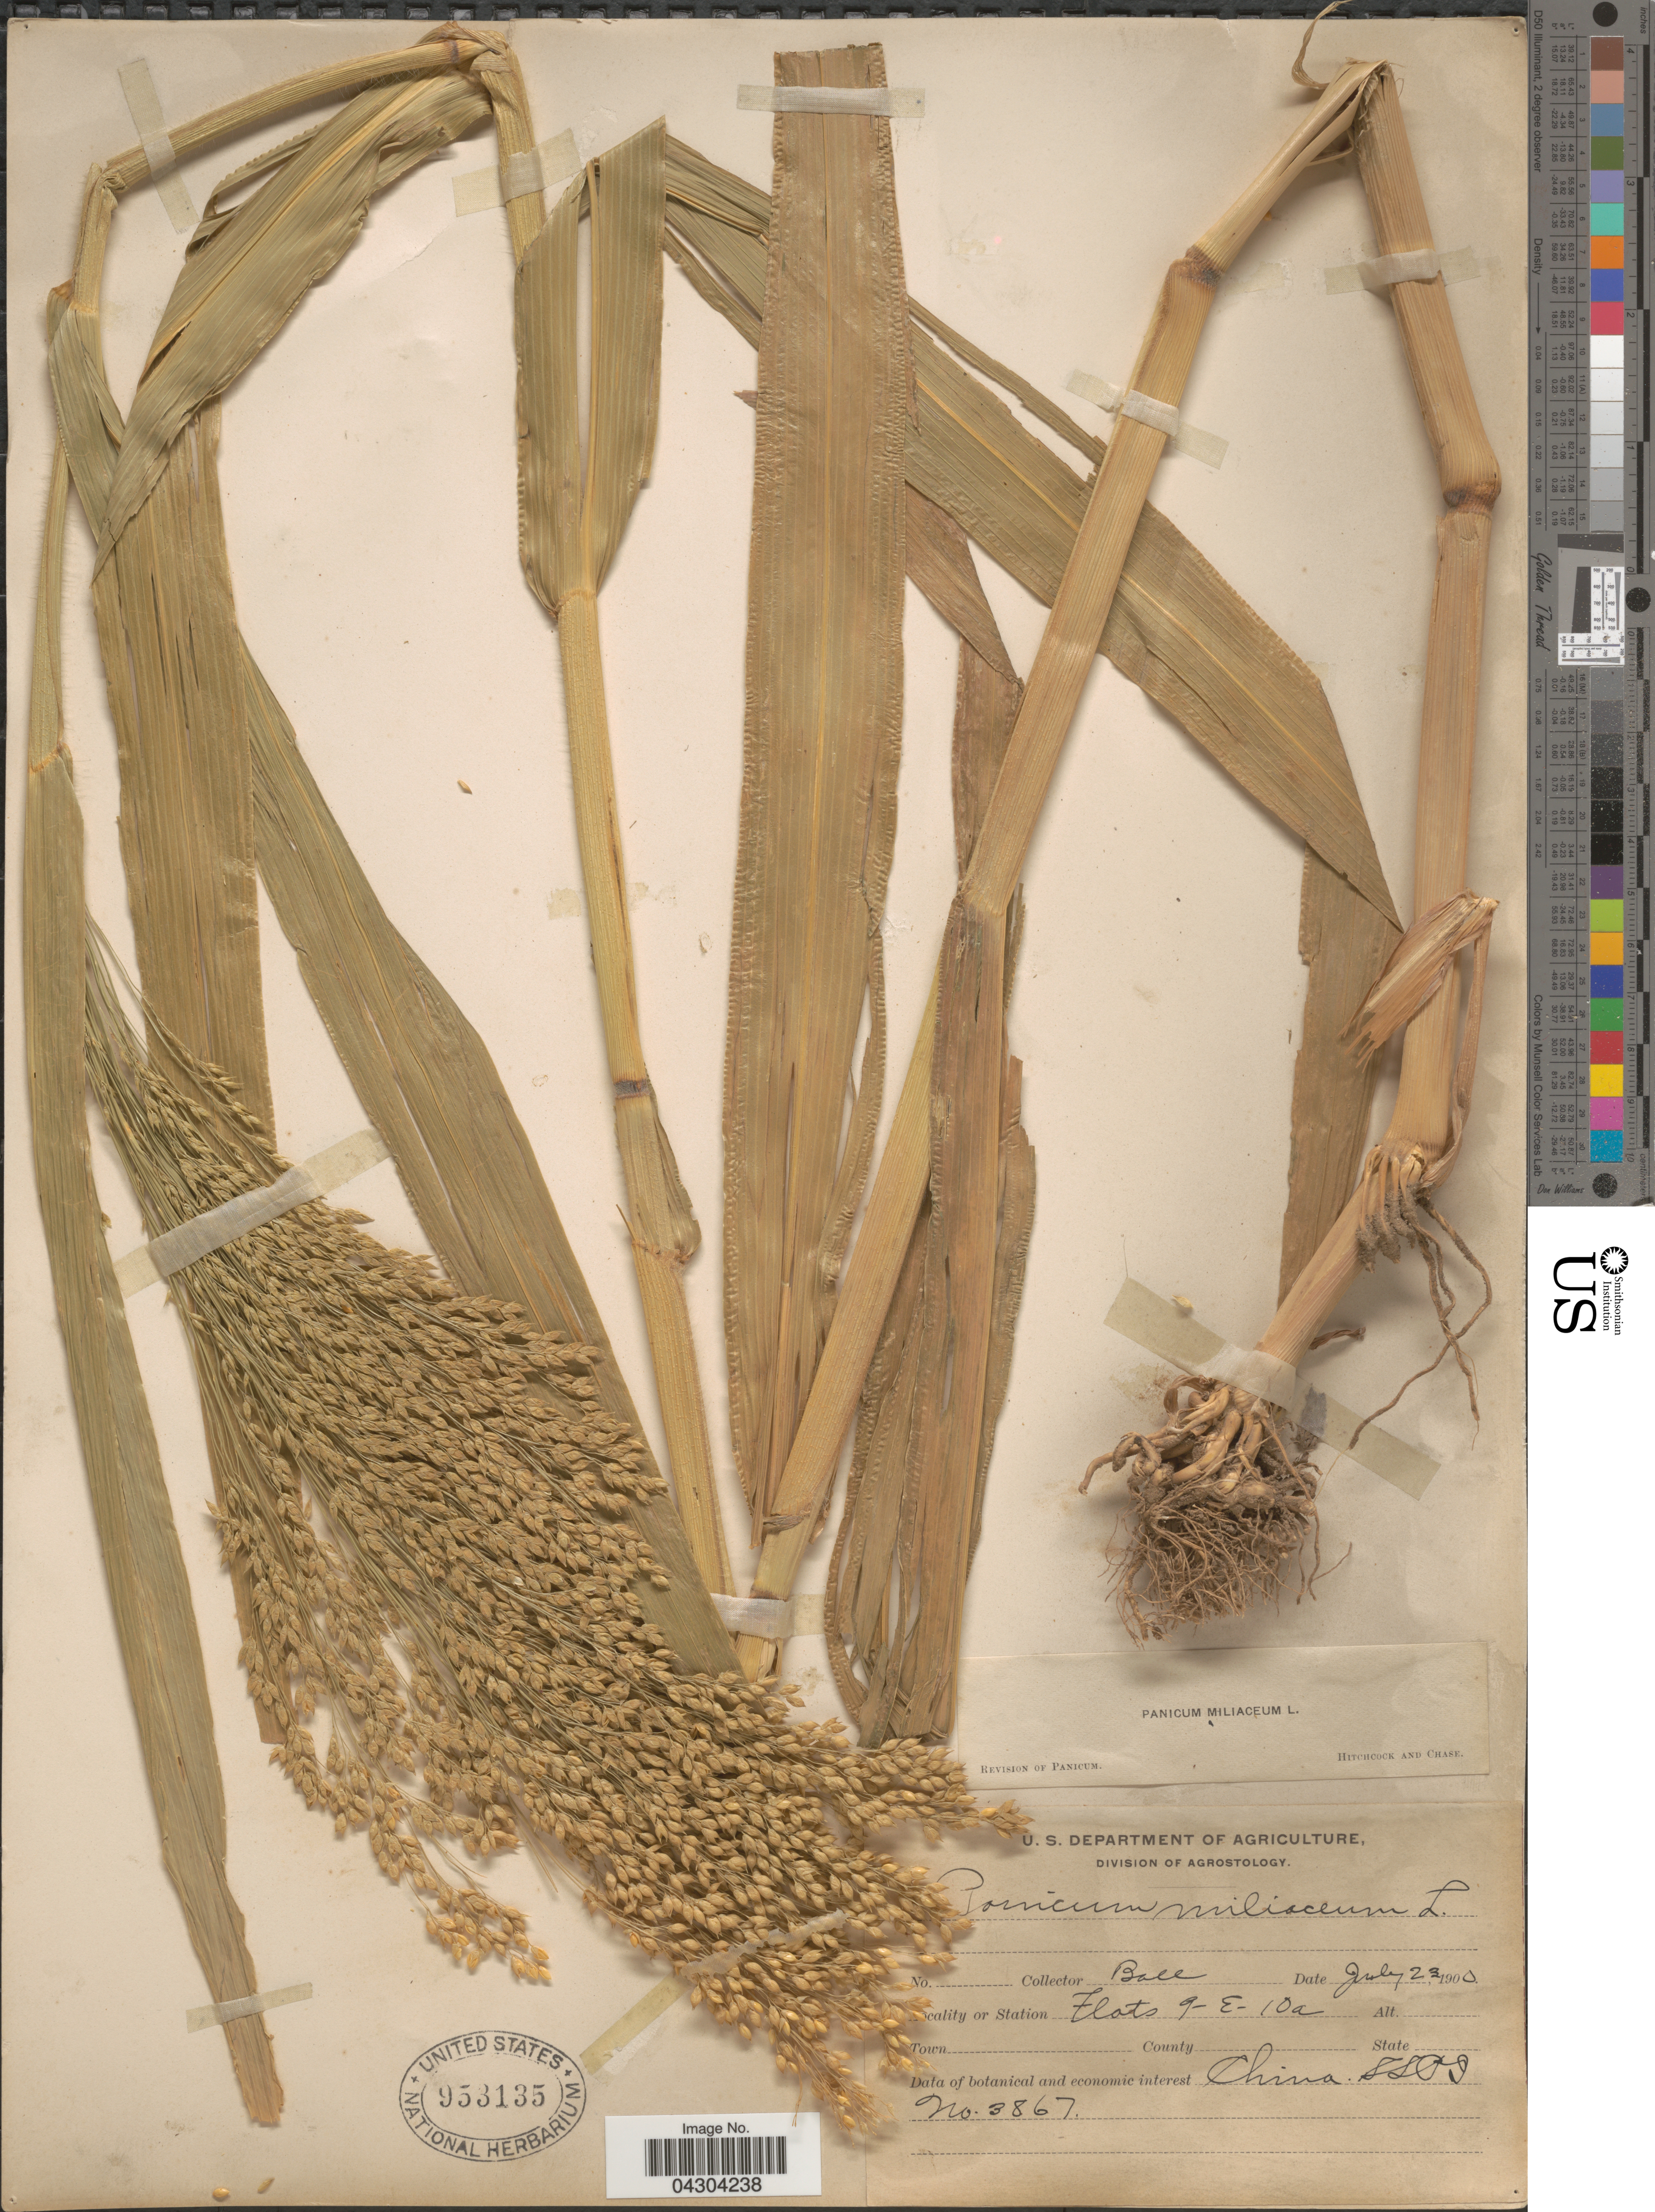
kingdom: Plantae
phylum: Tracheophyta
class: Liliopsida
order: Poales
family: Poaceae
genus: Panicum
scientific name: Panicum miliaceum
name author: L.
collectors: -- Ball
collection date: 1900-07-23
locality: Station Flats 9-E-10a.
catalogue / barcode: US 953135